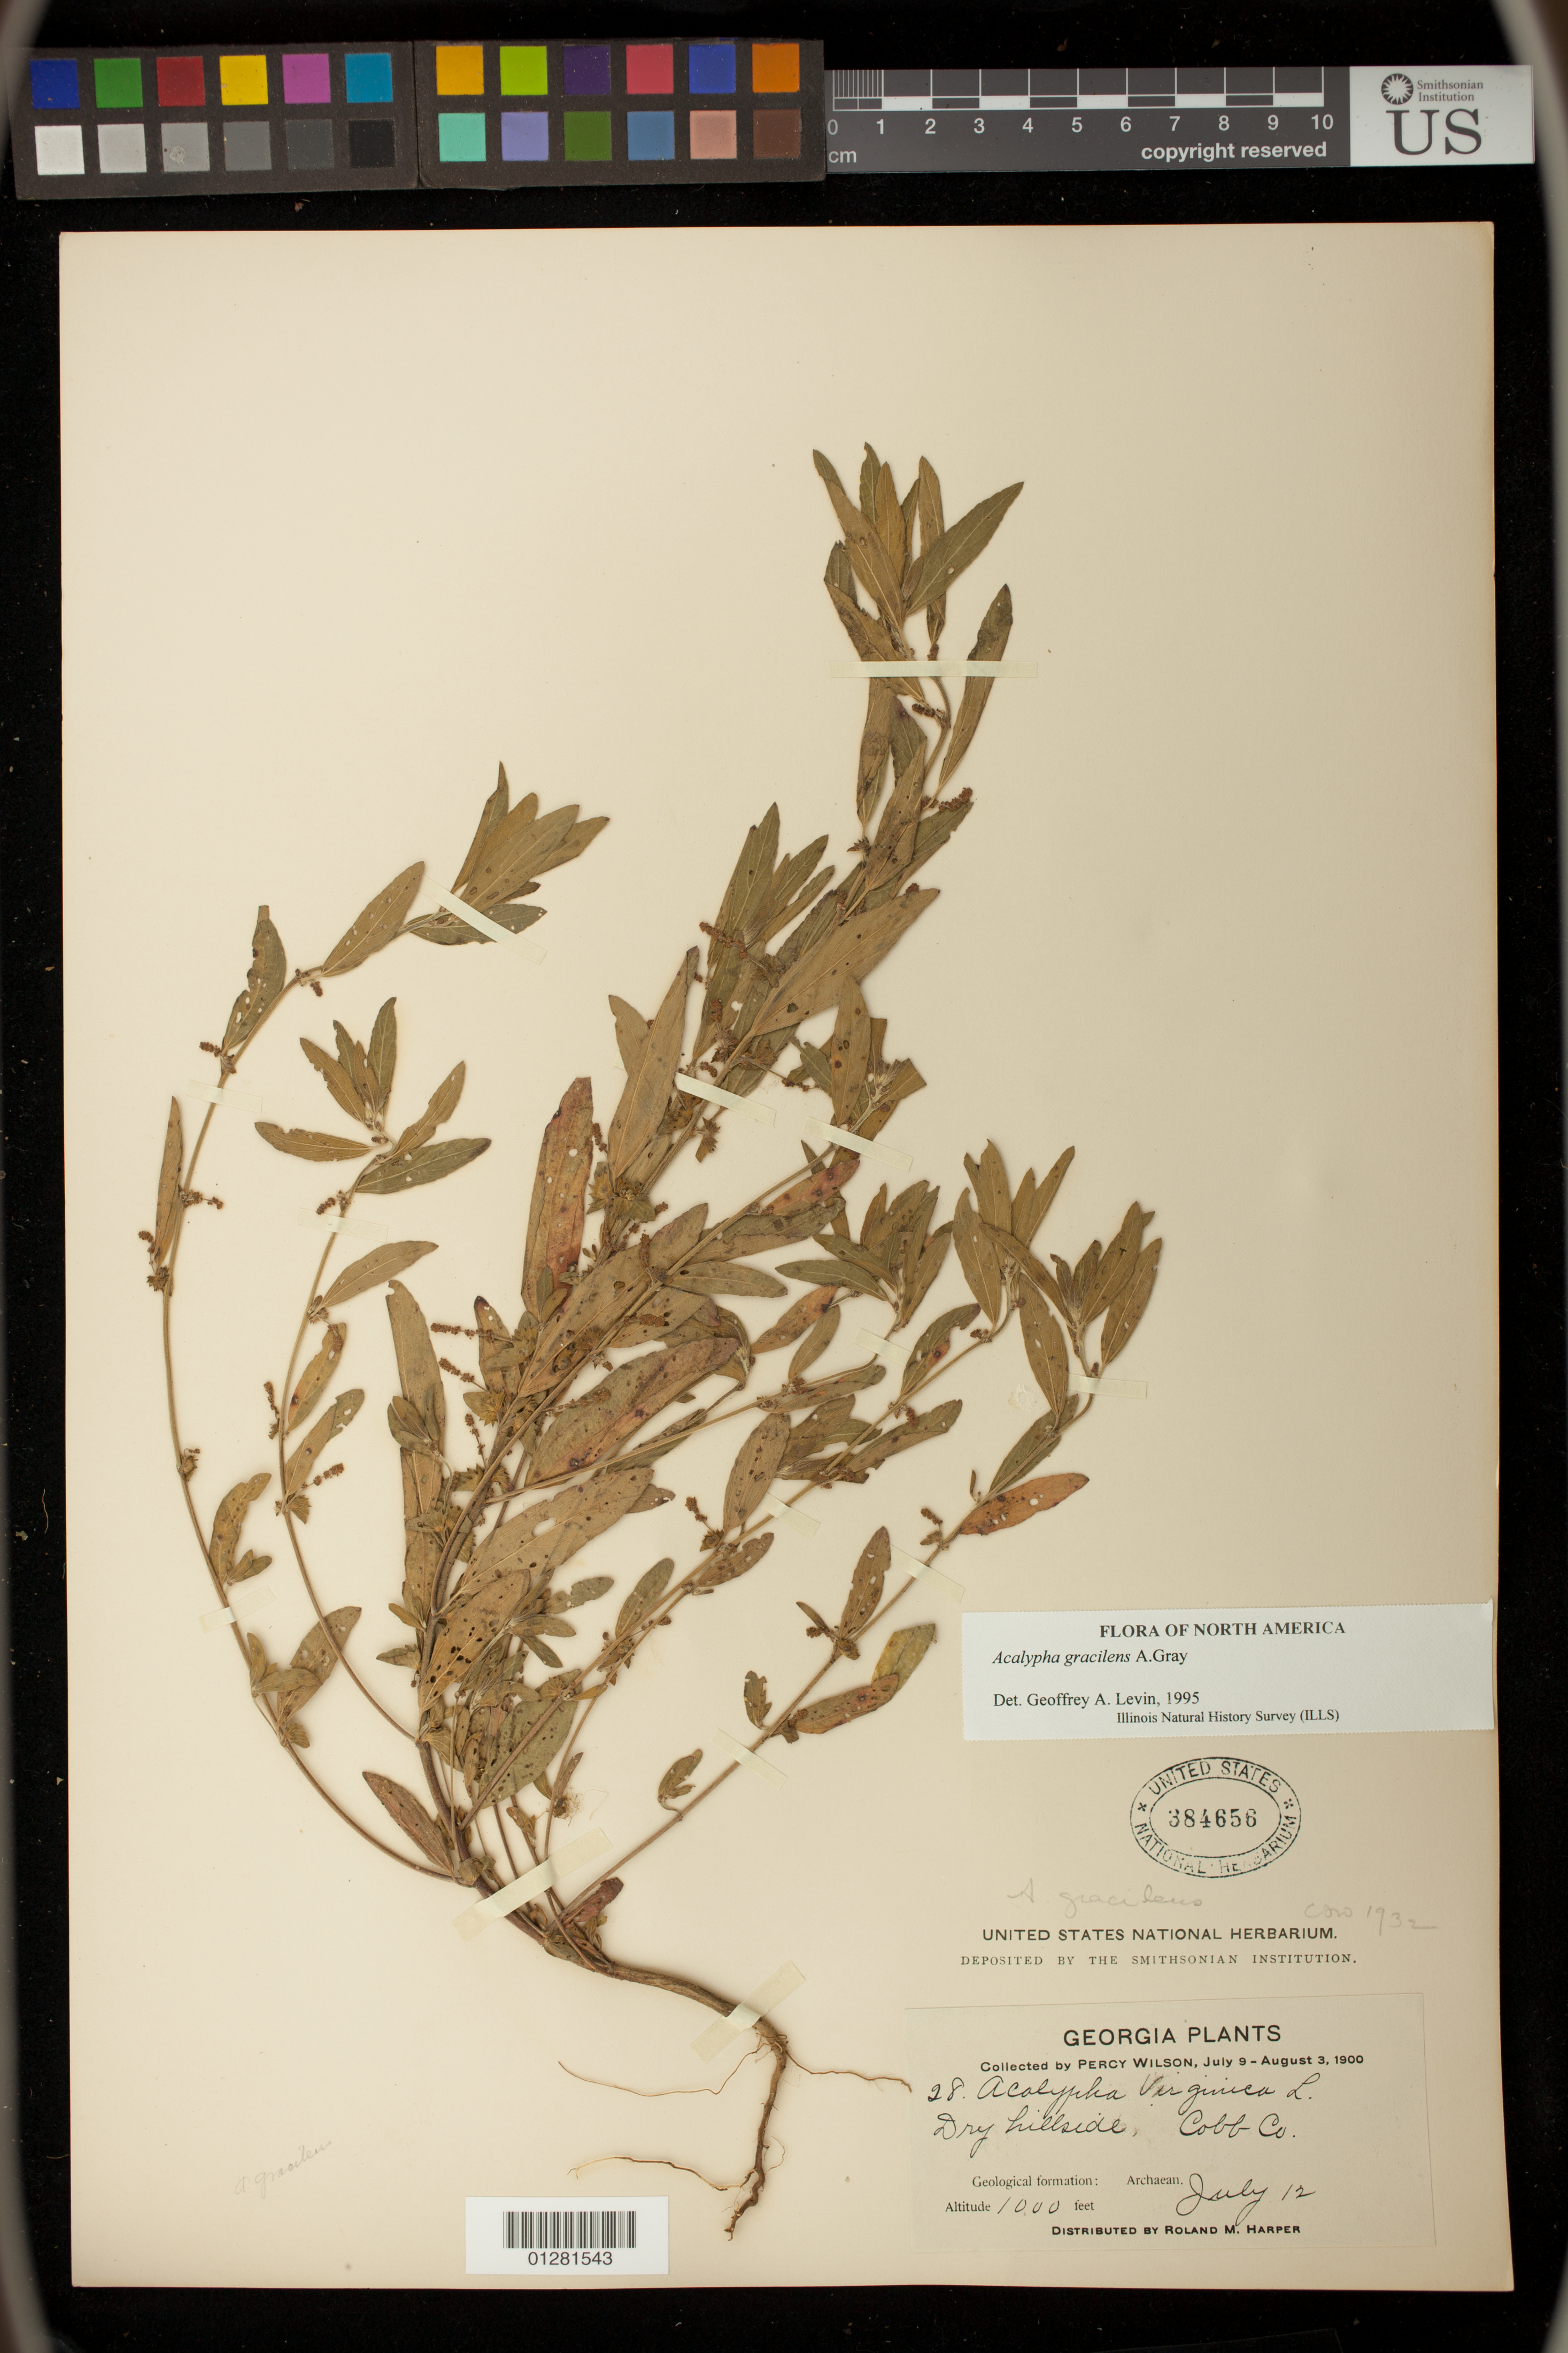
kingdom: Plantae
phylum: Tracheophyta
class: Magnoliopsida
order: Malpighiales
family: Euphorbiaceae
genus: Acalypha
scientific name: Acalypha gracilens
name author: A. Gray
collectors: P. Wilson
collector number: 28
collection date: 1900-07-12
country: United States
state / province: Georgia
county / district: Cobb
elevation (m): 305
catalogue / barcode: US 384656